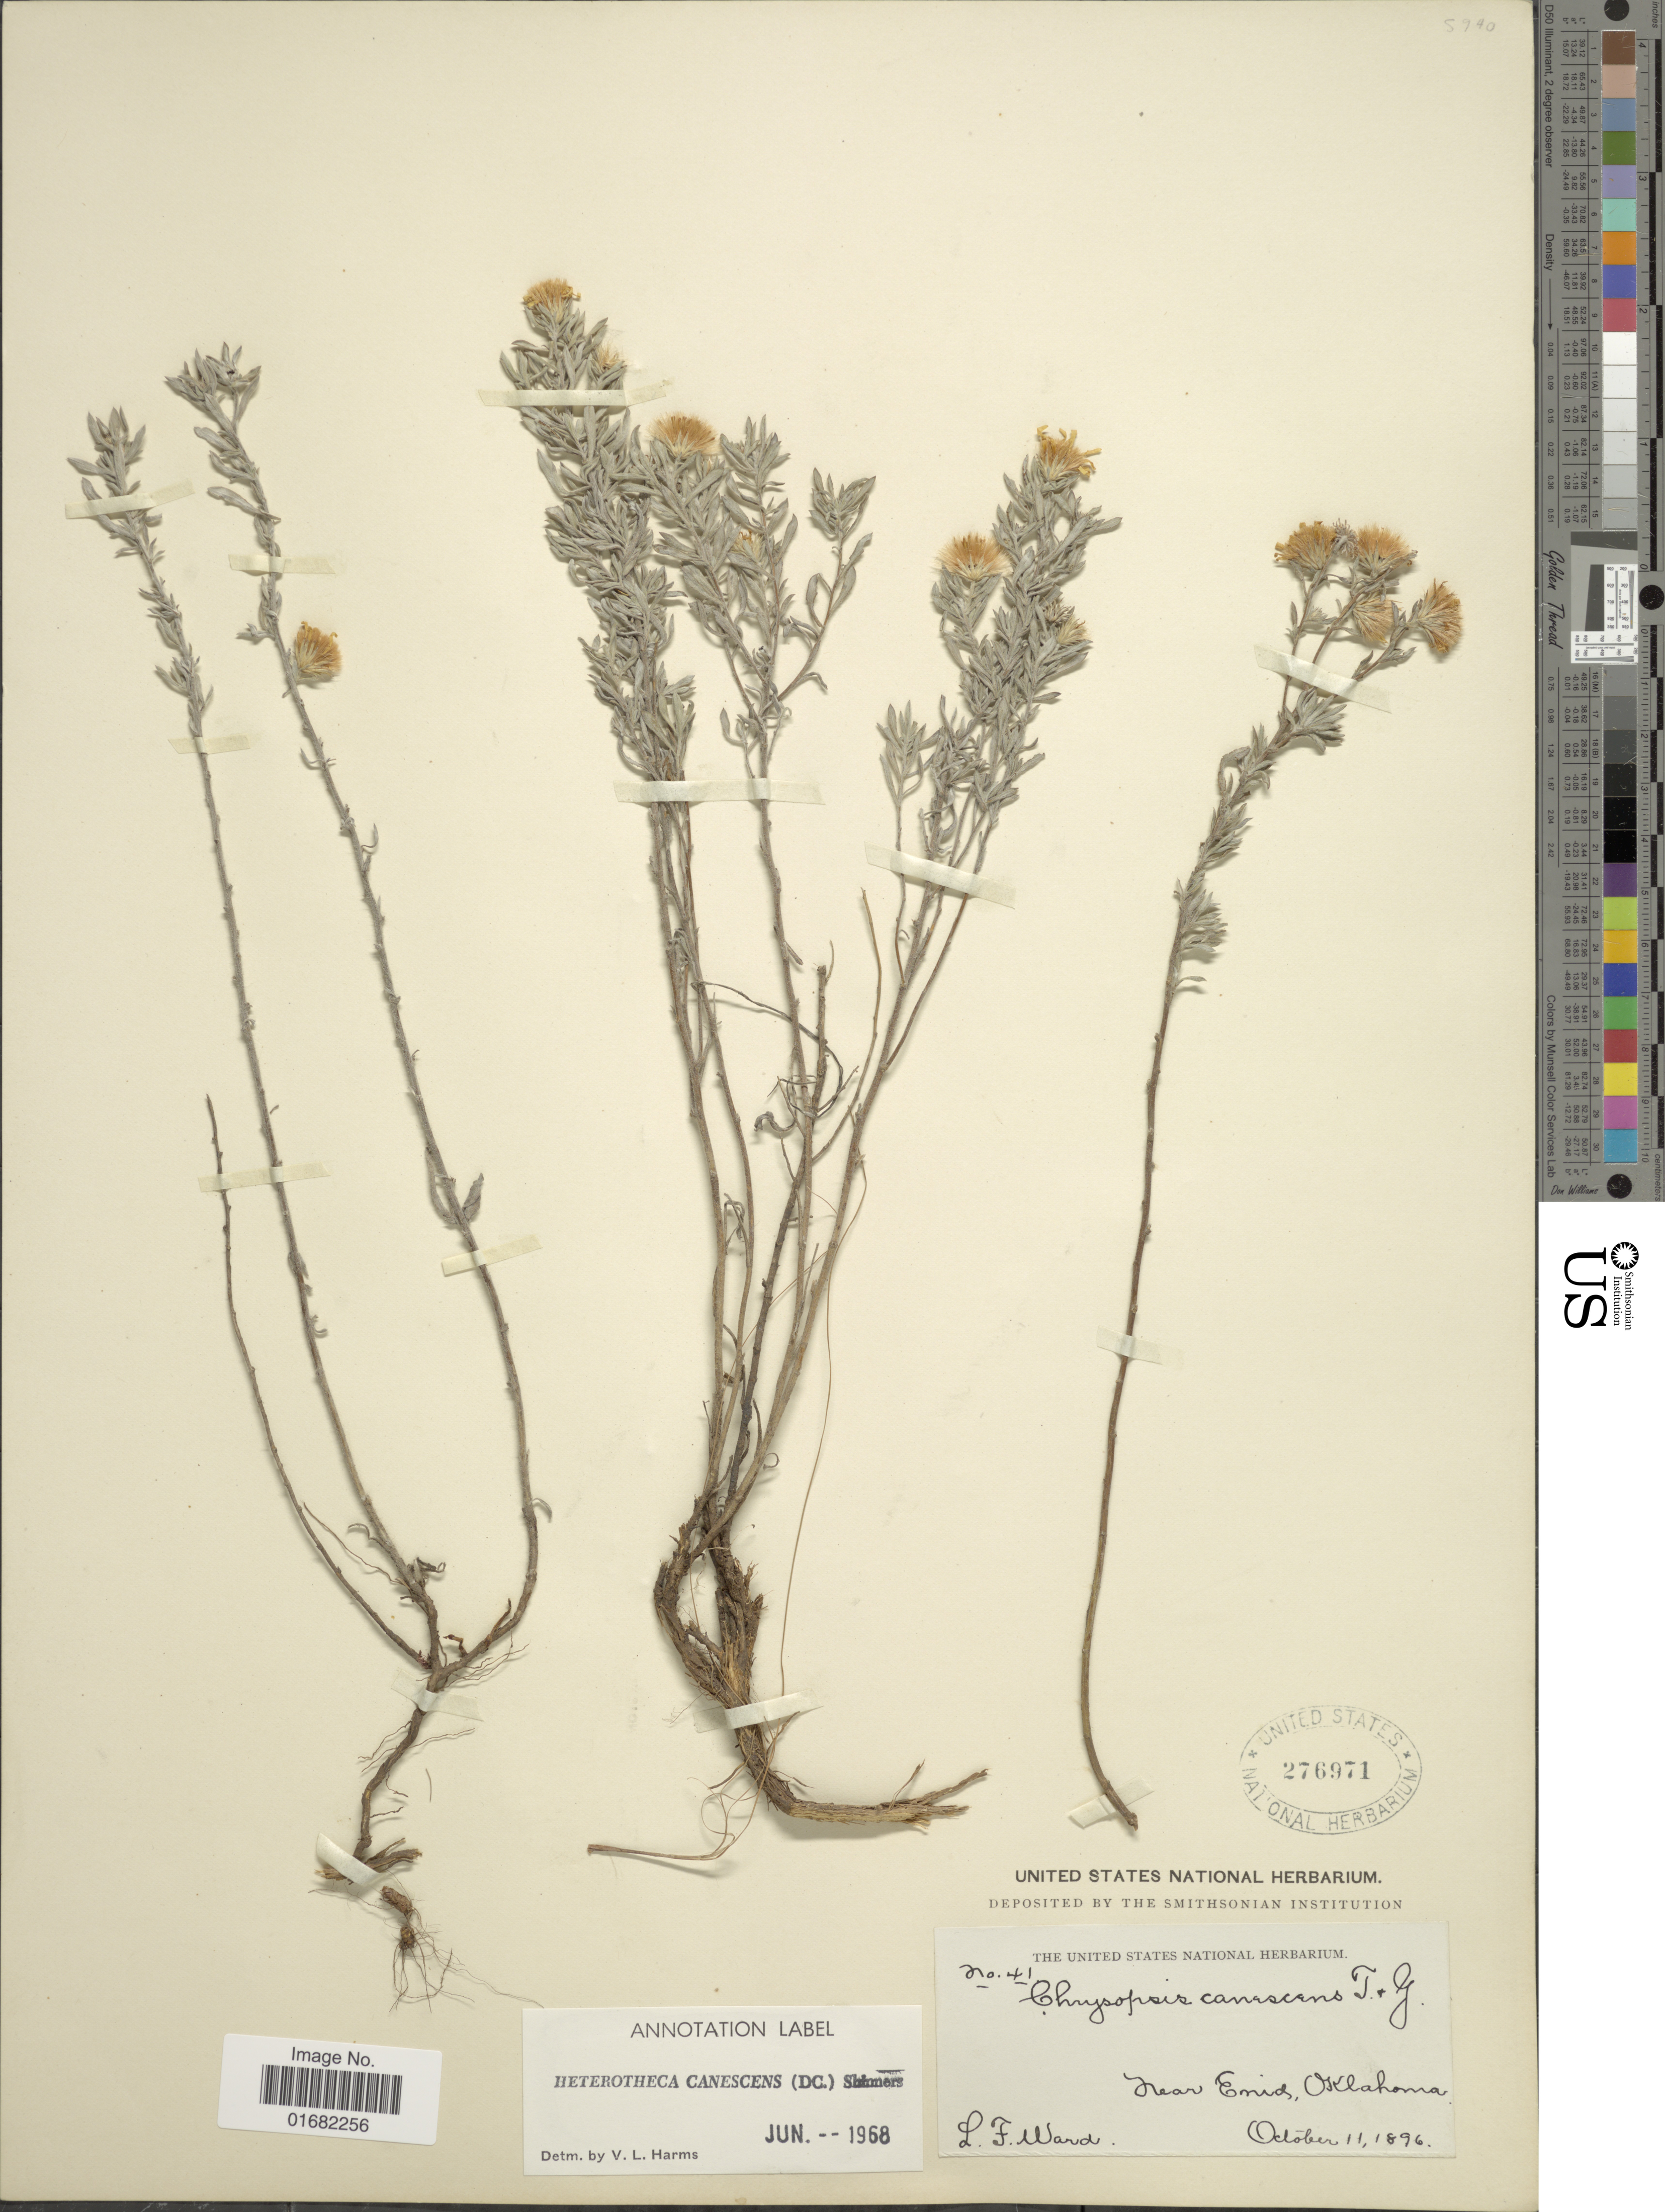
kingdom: Plantae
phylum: Tracheophyta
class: Magnoliopsida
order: Asterales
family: Asteraceae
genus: Heterotheca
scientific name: Heterotheca canescens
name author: (DC.) Shinners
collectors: L. Ward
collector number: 41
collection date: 1896-10-11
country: United States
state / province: Oklahoma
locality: Near Enid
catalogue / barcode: US 276971